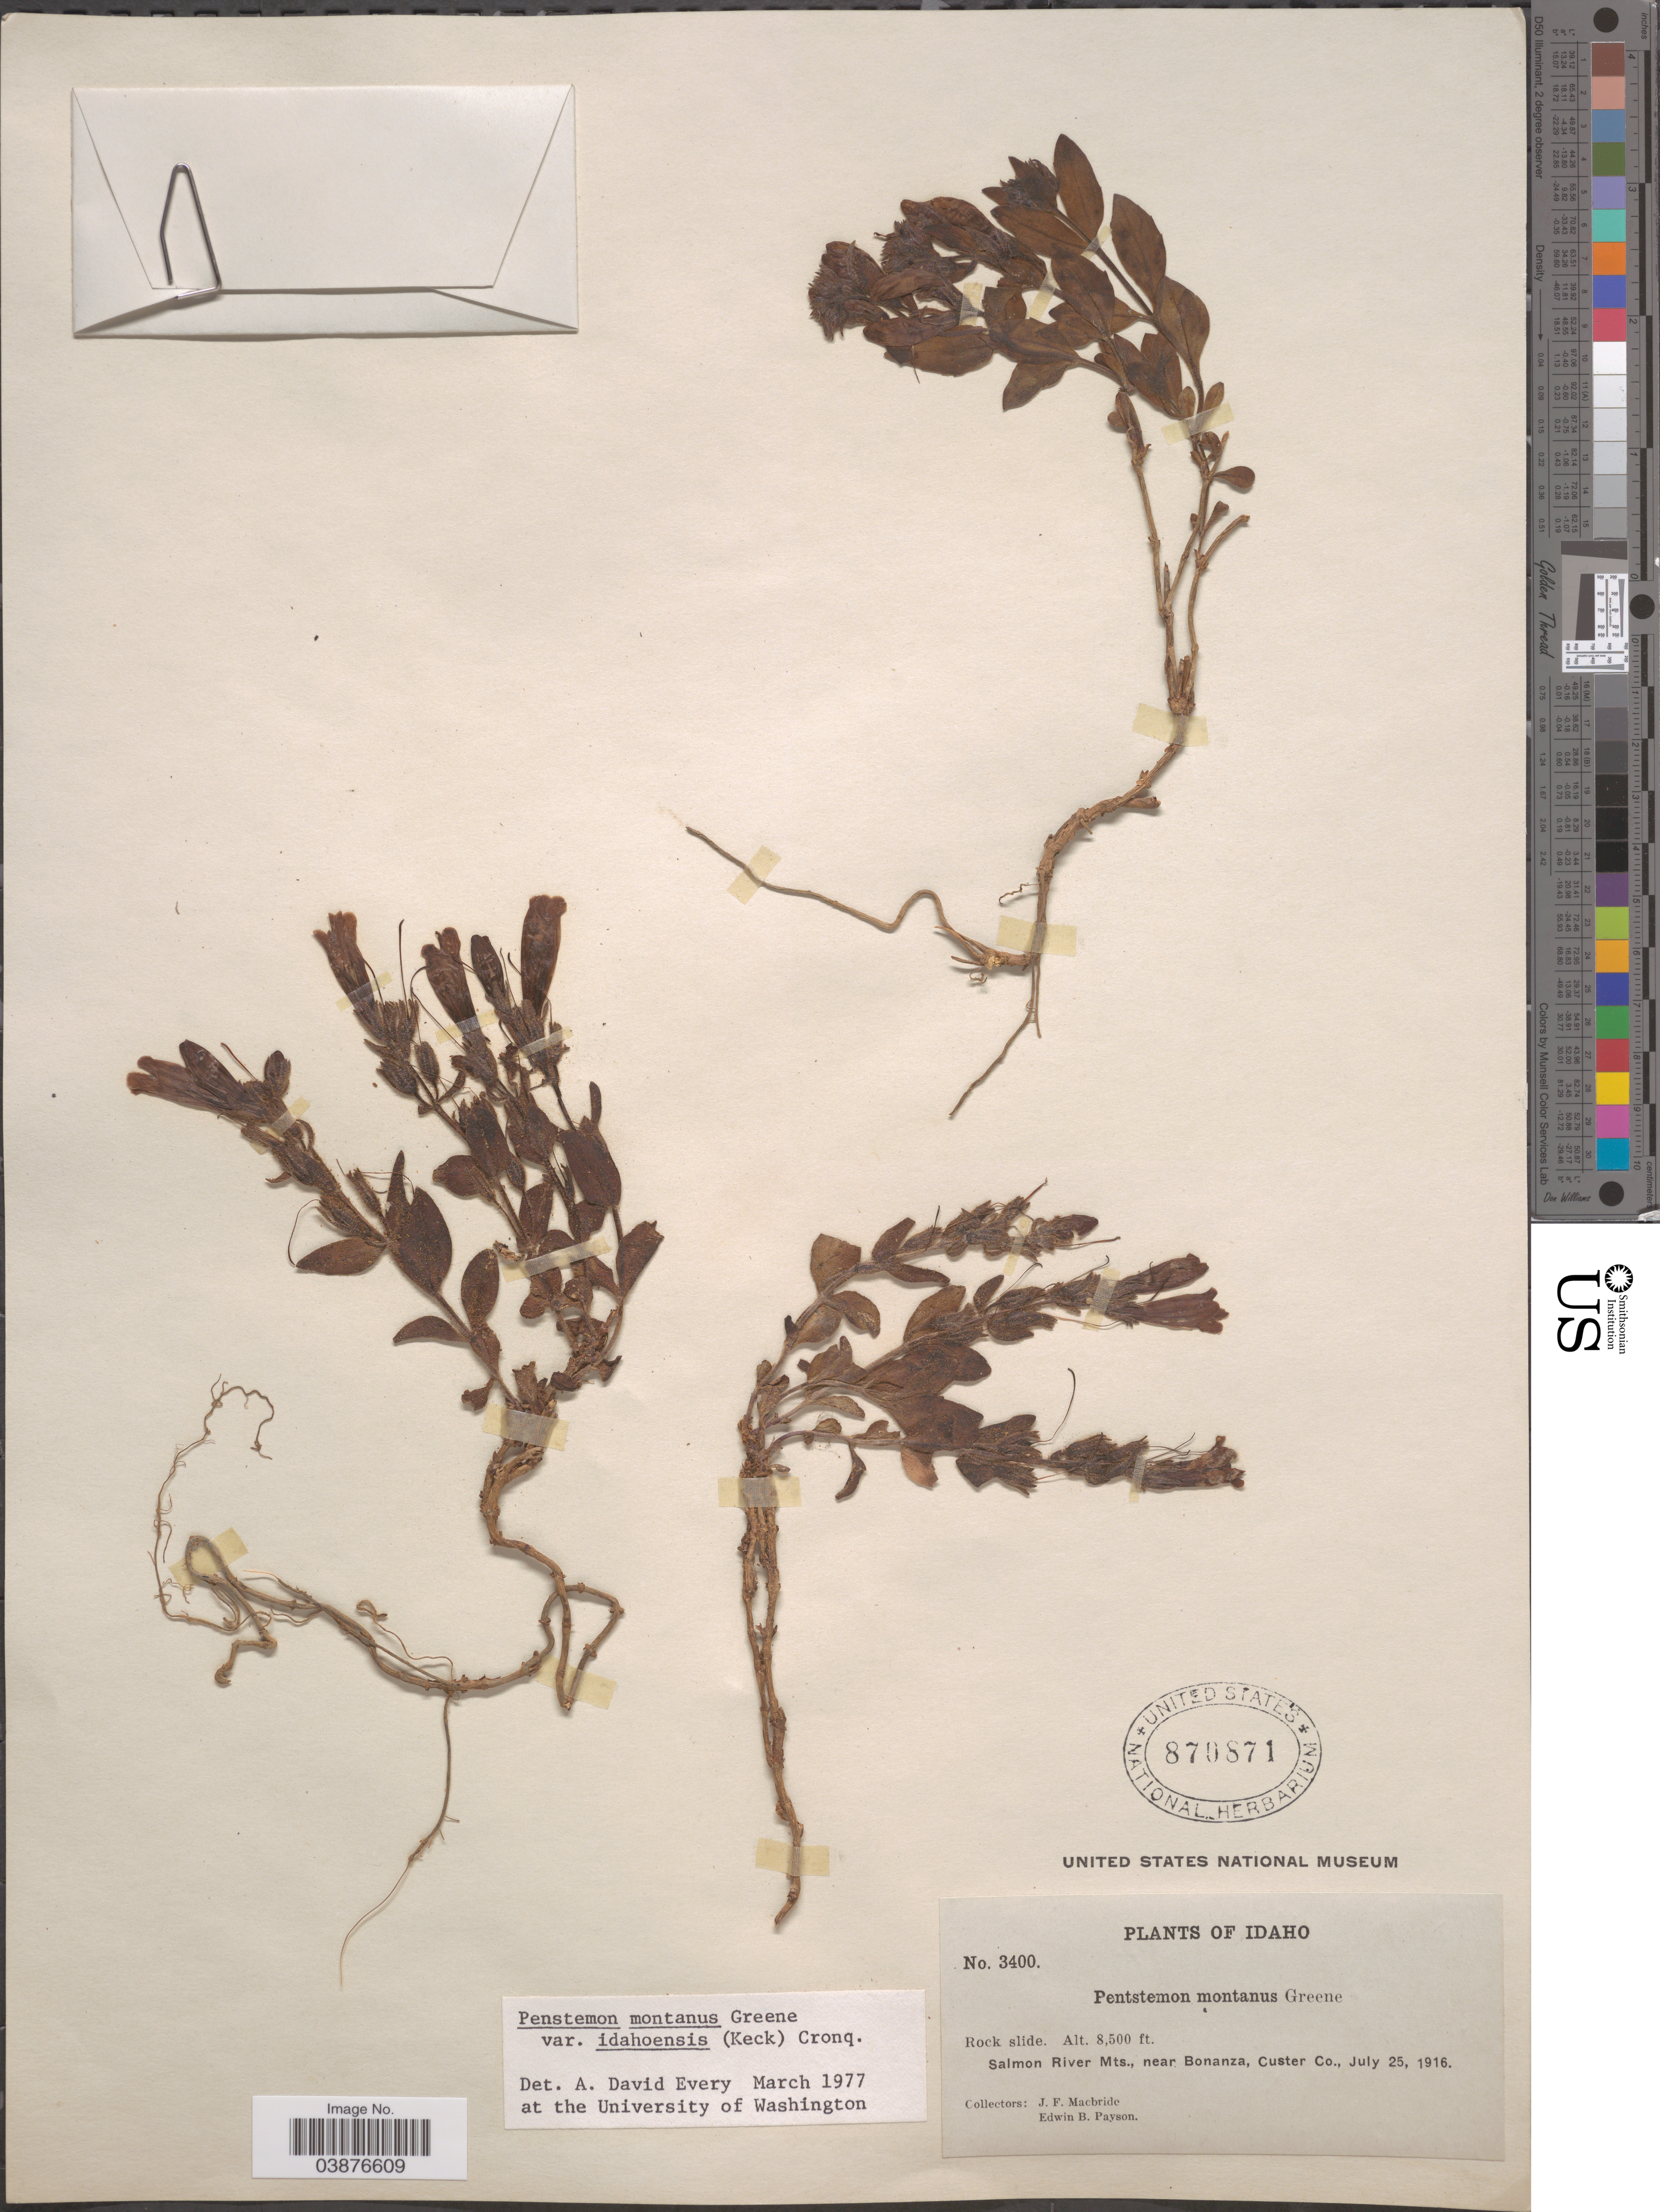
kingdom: Plantae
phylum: Tracheophyta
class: Magnoliopsida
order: Lamiales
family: Plantaginaceae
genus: Penstemon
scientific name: Penstemon montanus var. idahoensis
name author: (D.D. Keck) Cronquist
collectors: J. F. Macbride & E. B. Payson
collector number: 3400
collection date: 1916-07-25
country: United States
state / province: Idaho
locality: Salmon River Mts., near Bonanza, Custer Co.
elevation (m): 2591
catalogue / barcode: US 870871